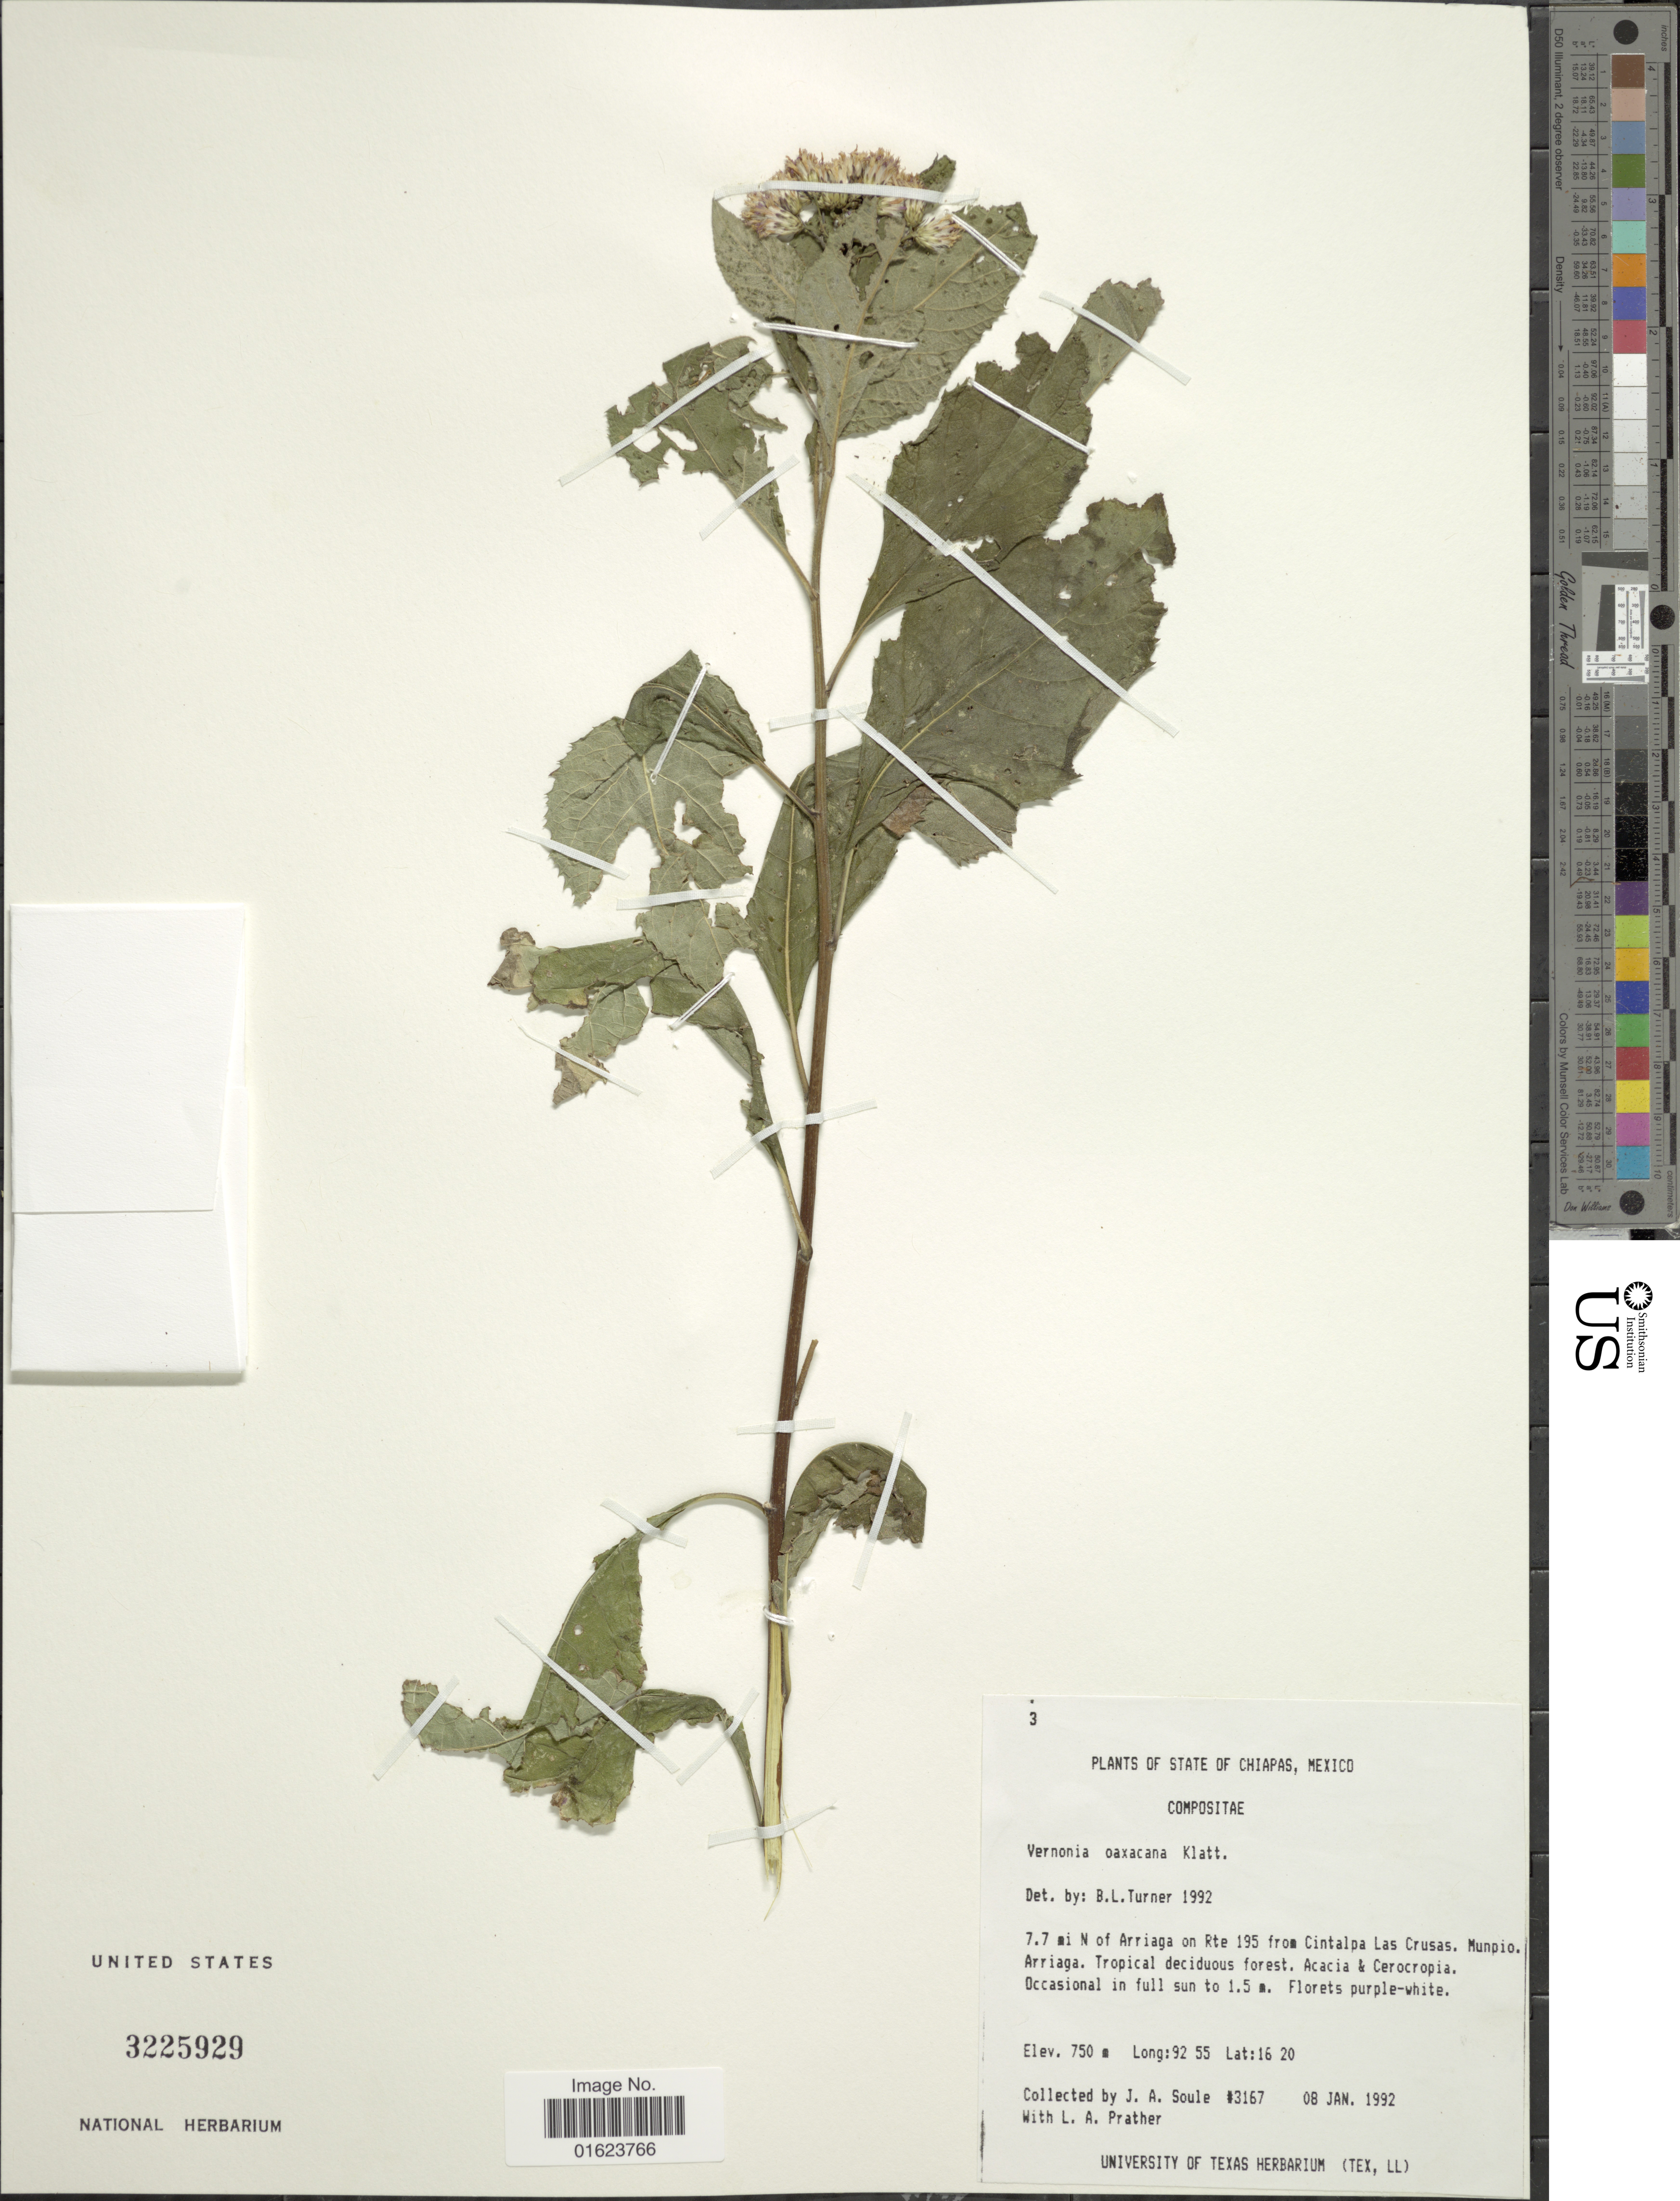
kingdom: Plantae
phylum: Tracheophyta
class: Magnoliopsida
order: Asterales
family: Asteraceae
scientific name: Vickianthus oaxacanus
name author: (Sch. Bip. ex Klatt) H. Rob.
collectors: J. Soule & L. A. Prather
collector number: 3167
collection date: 1992-01-08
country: Mexico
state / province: Chiapas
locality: Chiapas, Mexico. 7.7. mi N of Arriga on Rte 195 from Cintalpa La Crusas. Munpio Arriga.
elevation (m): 750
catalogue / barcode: US 3225929